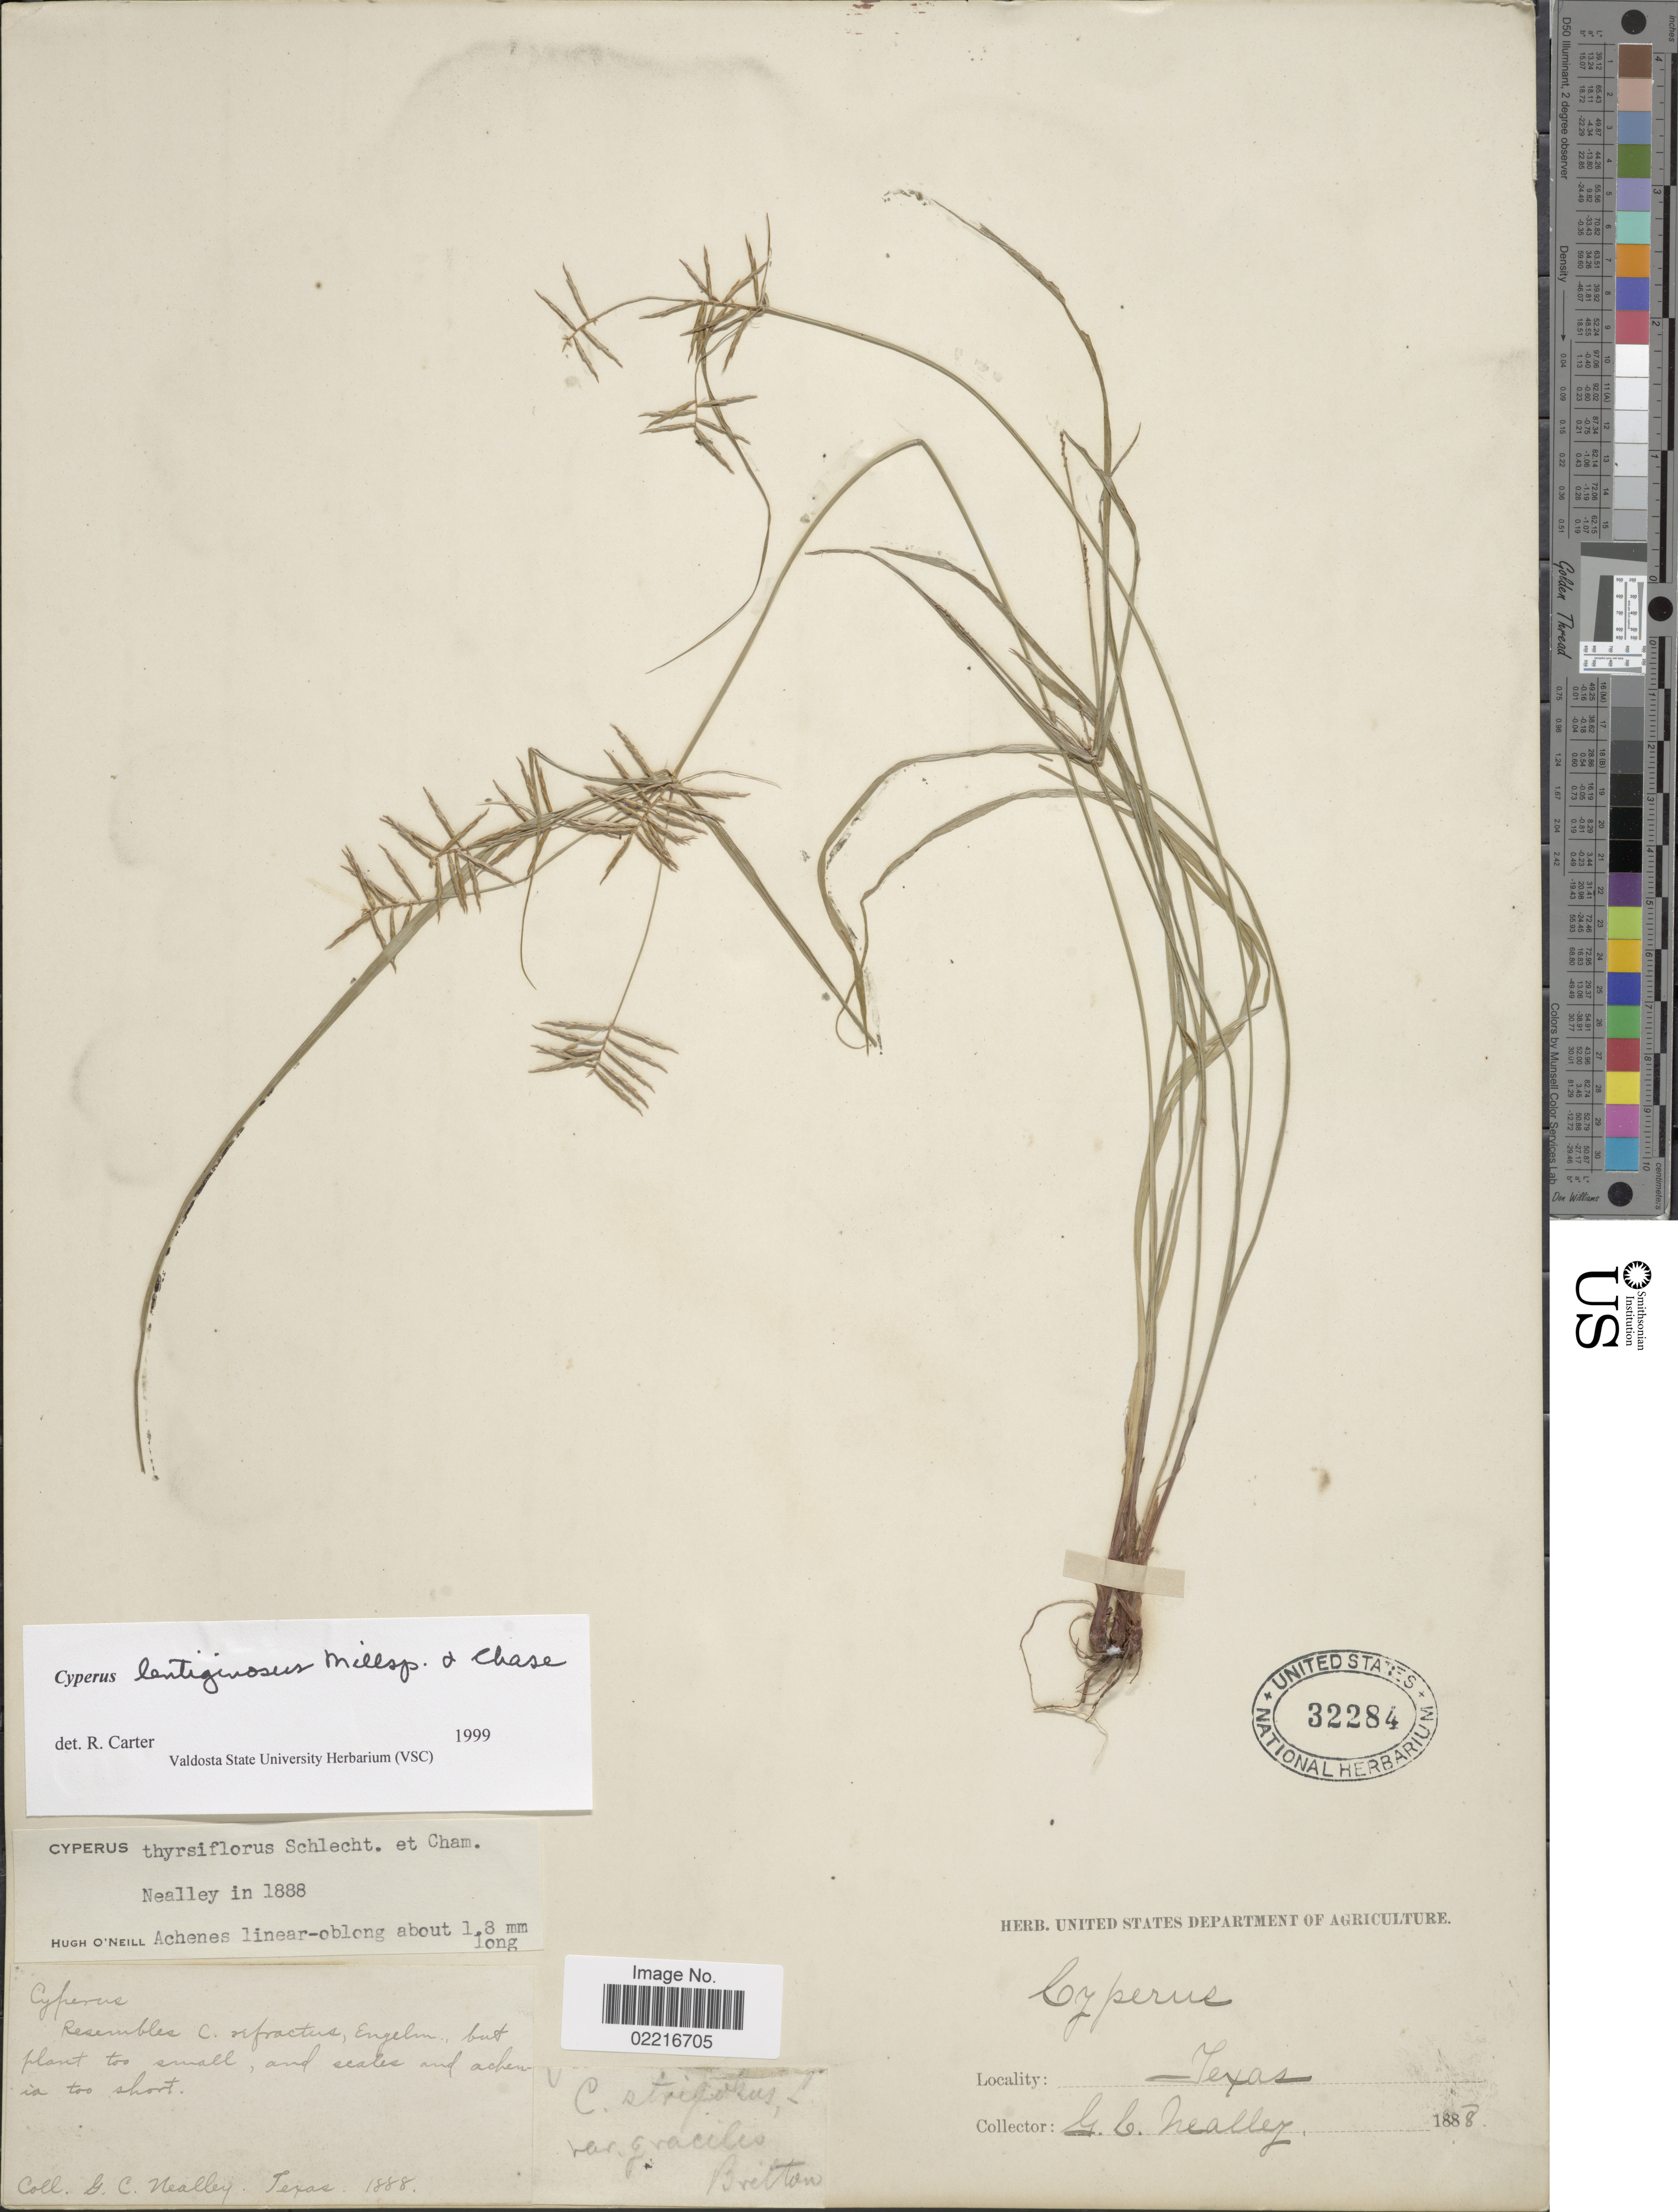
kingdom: Plantae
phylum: Tracheophyta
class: Liliopsida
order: Poales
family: Cyperaceae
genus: Cyperus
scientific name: Cyperus lentiginosus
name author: Millsp. & Chase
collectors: G. C. Nealley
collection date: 1888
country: United States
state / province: Texas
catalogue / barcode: US 32284